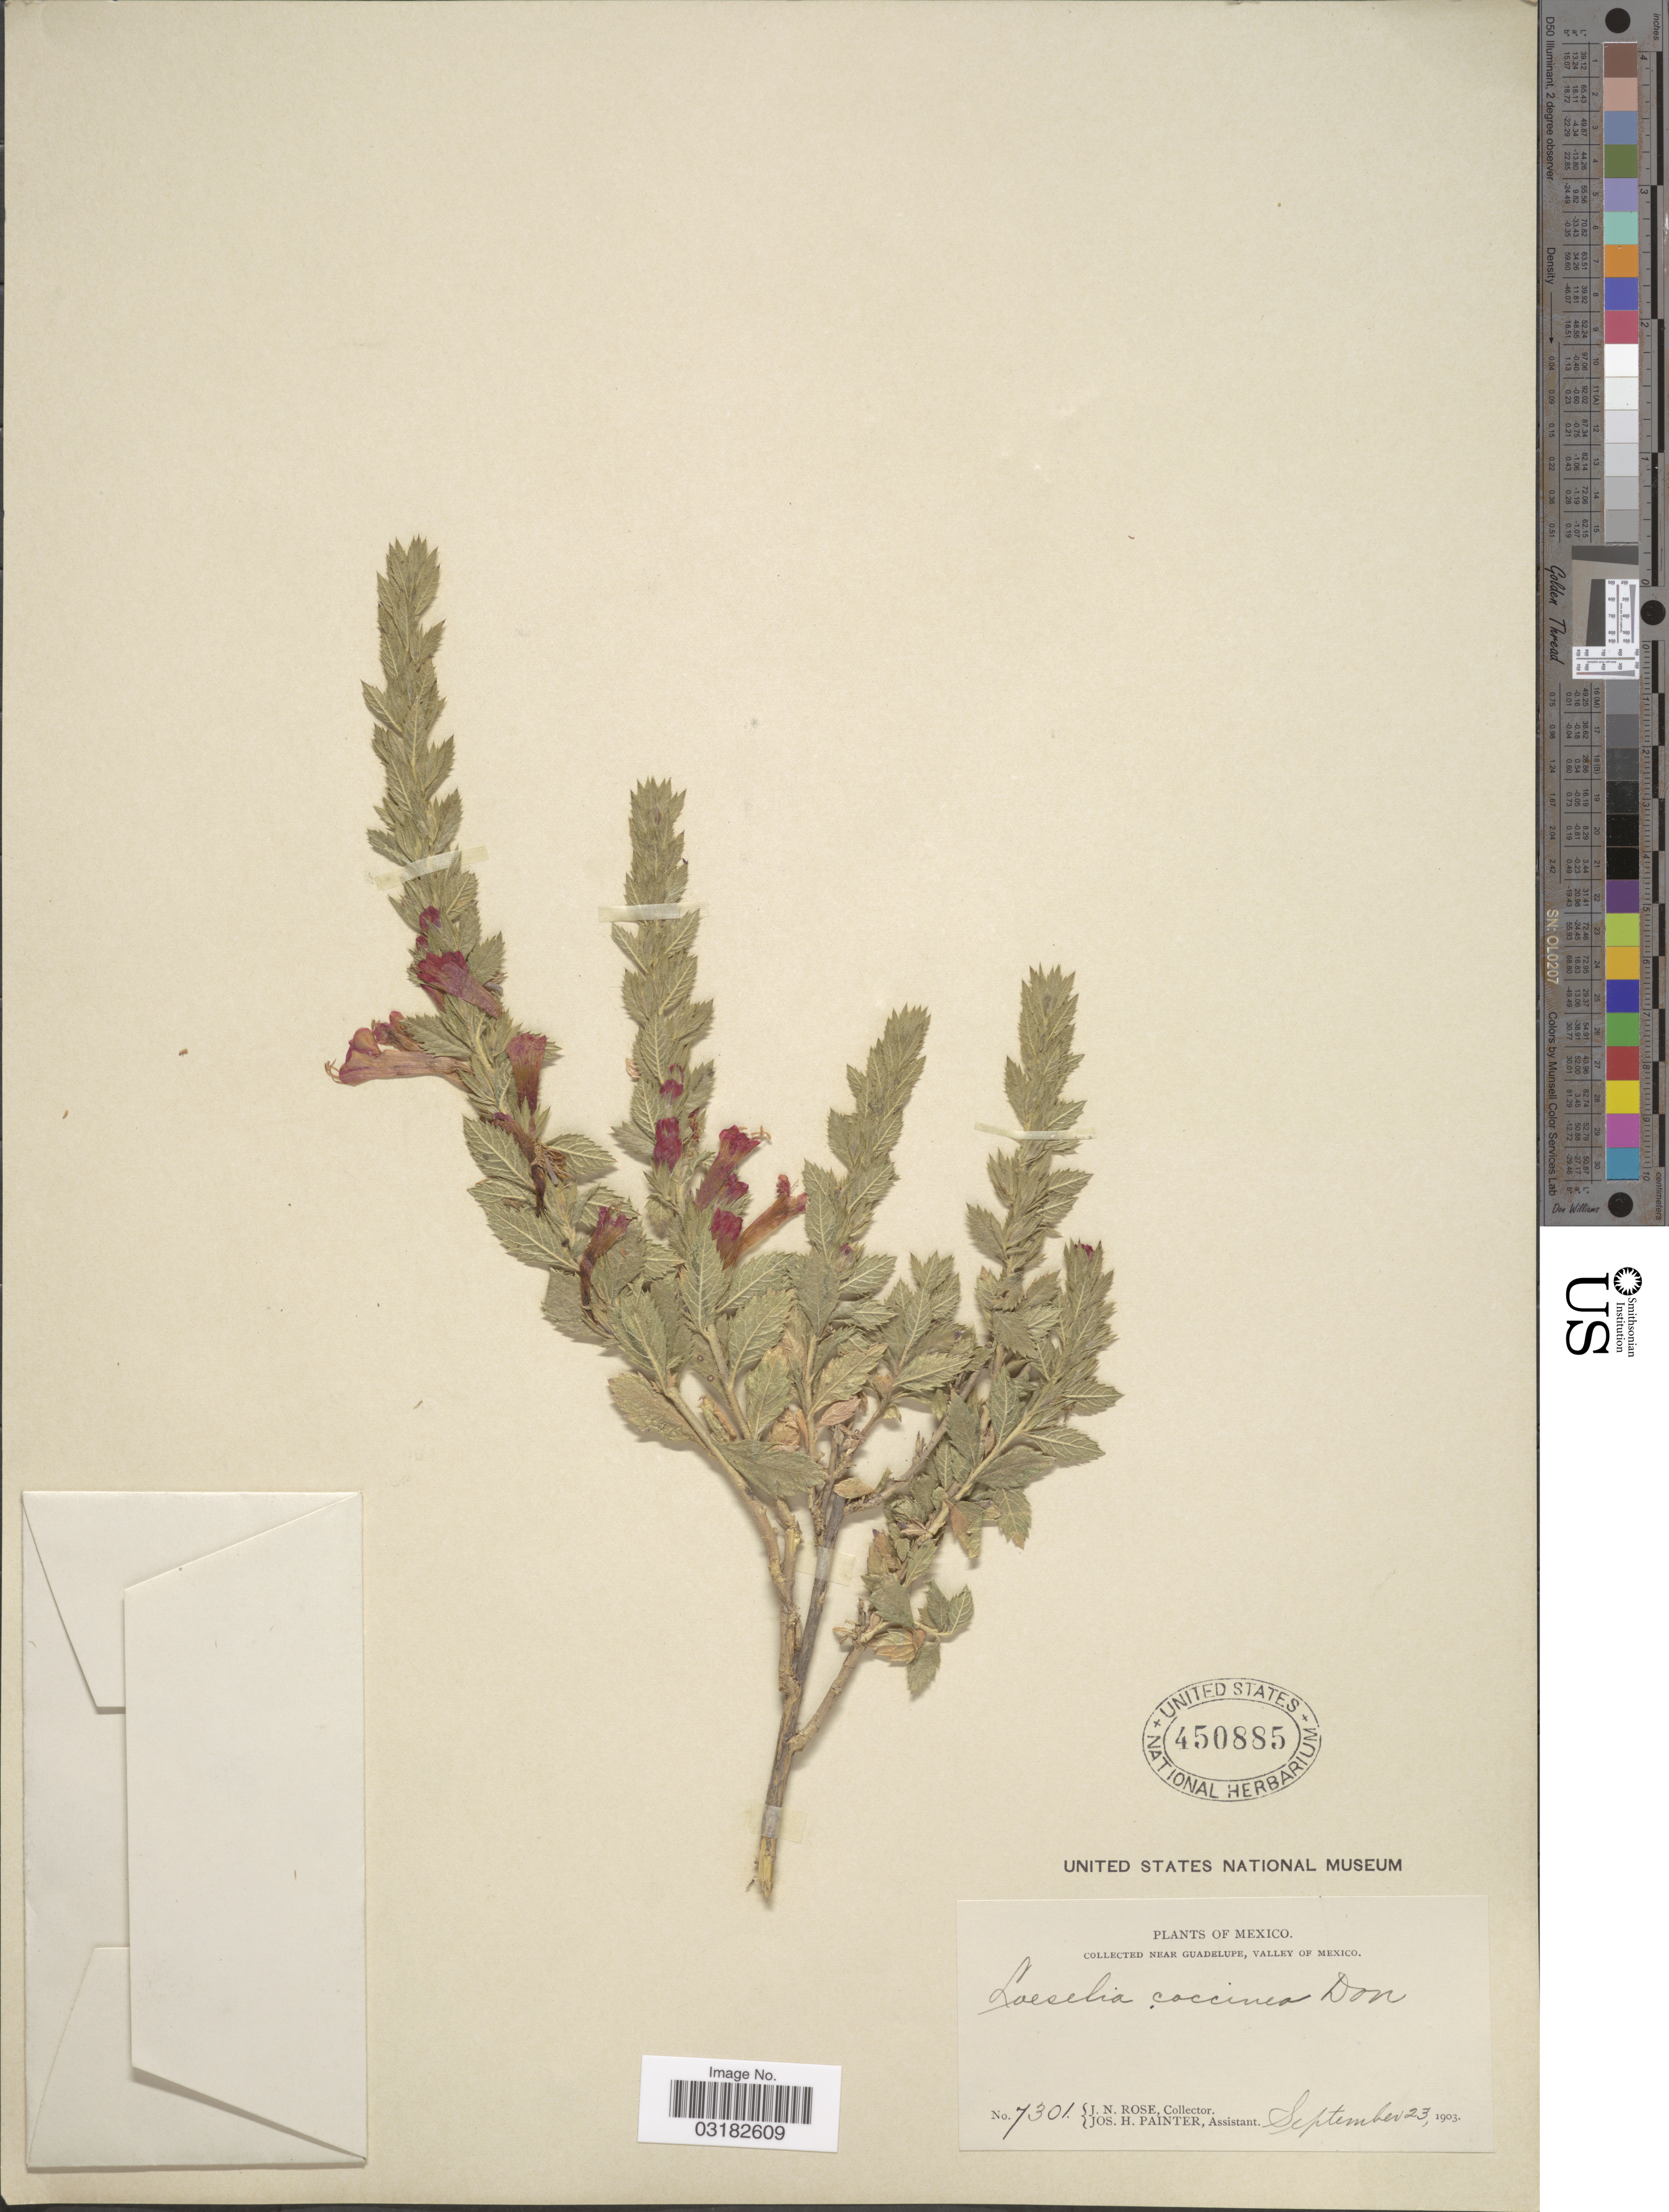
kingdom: Plantae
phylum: Tracheophyta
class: Magnoliopsida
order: Ericales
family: Polemoniaceae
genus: Loeselia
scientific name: Loeselia mexicana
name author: (Lam.) Brand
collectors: J. N. Rose & J. H. Painter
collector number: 7301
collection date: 1903-09-23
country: Mexico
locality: Near Guadelupe, Valley of Mexico.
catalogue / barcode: US 450885